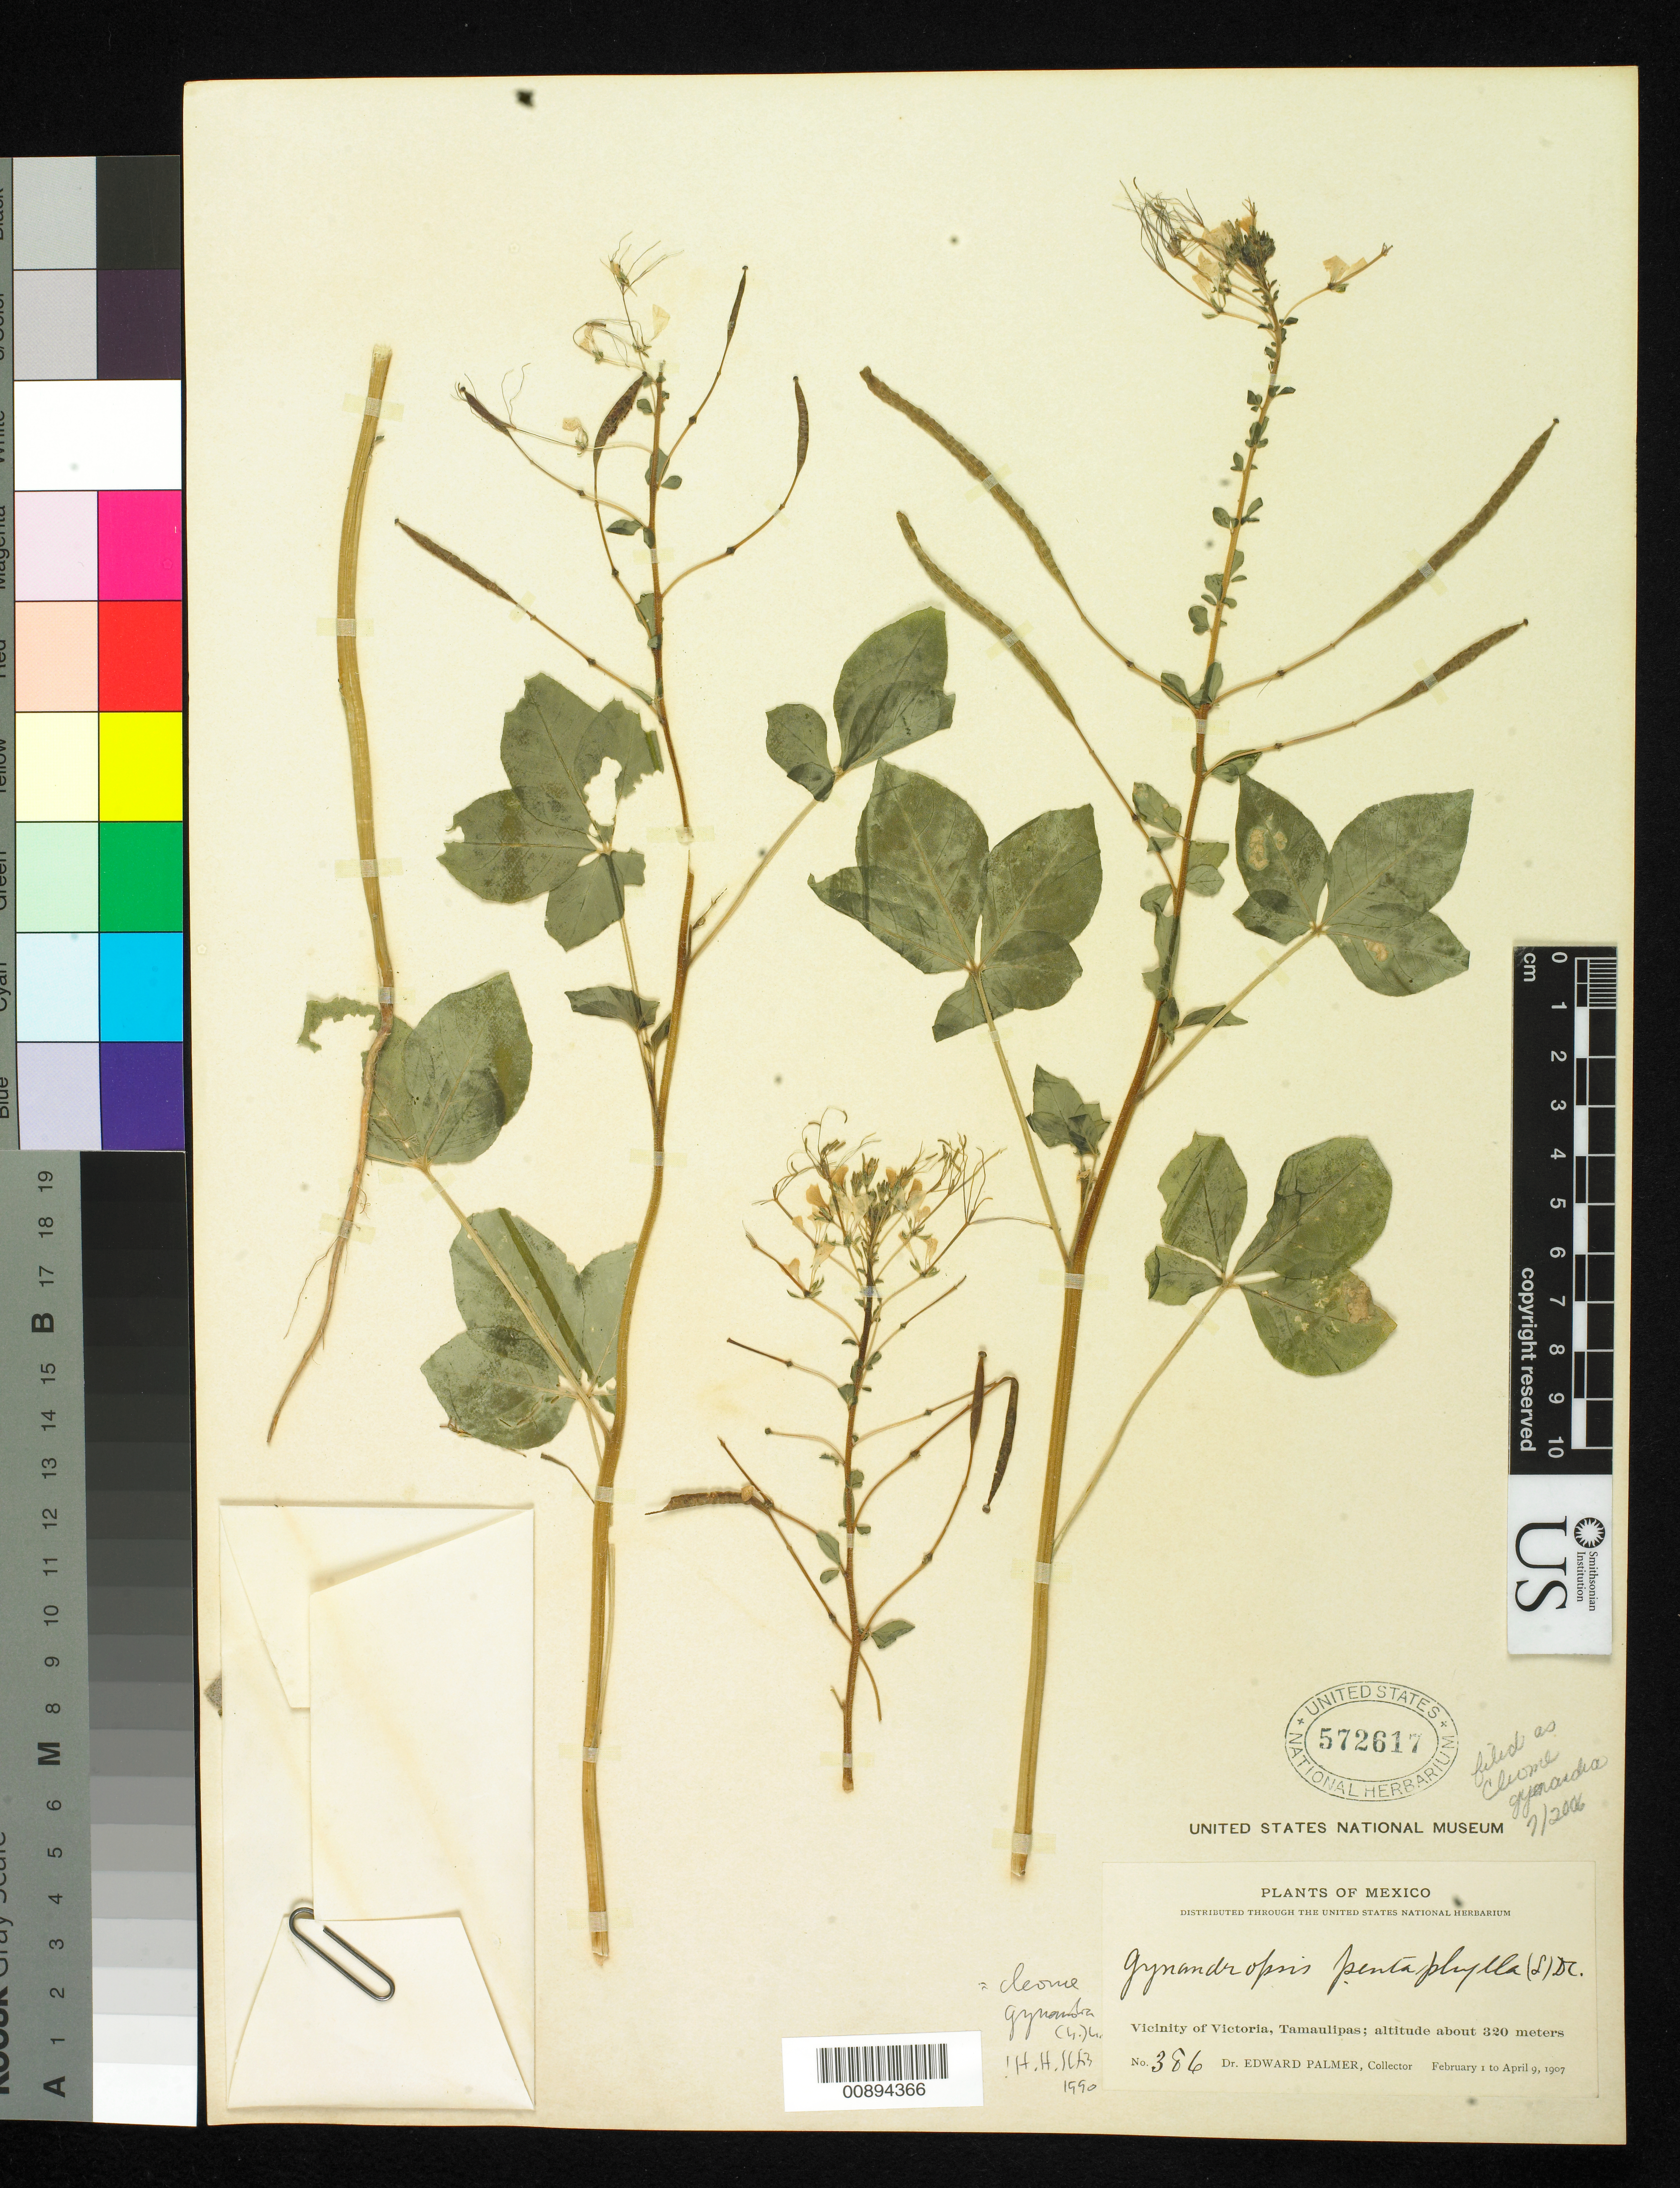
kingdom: Plantae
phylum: Tracheophyta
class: Magnoliopsida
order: Brassicales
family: Cleomaceae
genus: Gynandropsis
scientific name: Gynandropsis gynandra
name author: (L.) Briq.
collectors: E. Palmer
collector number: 386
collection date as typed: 01 Feb 1907 to 09 Apr 1907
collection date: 1907-02-01/1907-04-09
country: Mexico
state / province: Tamaulipas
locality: Vicinity of Victoria.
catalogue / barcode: US 572617